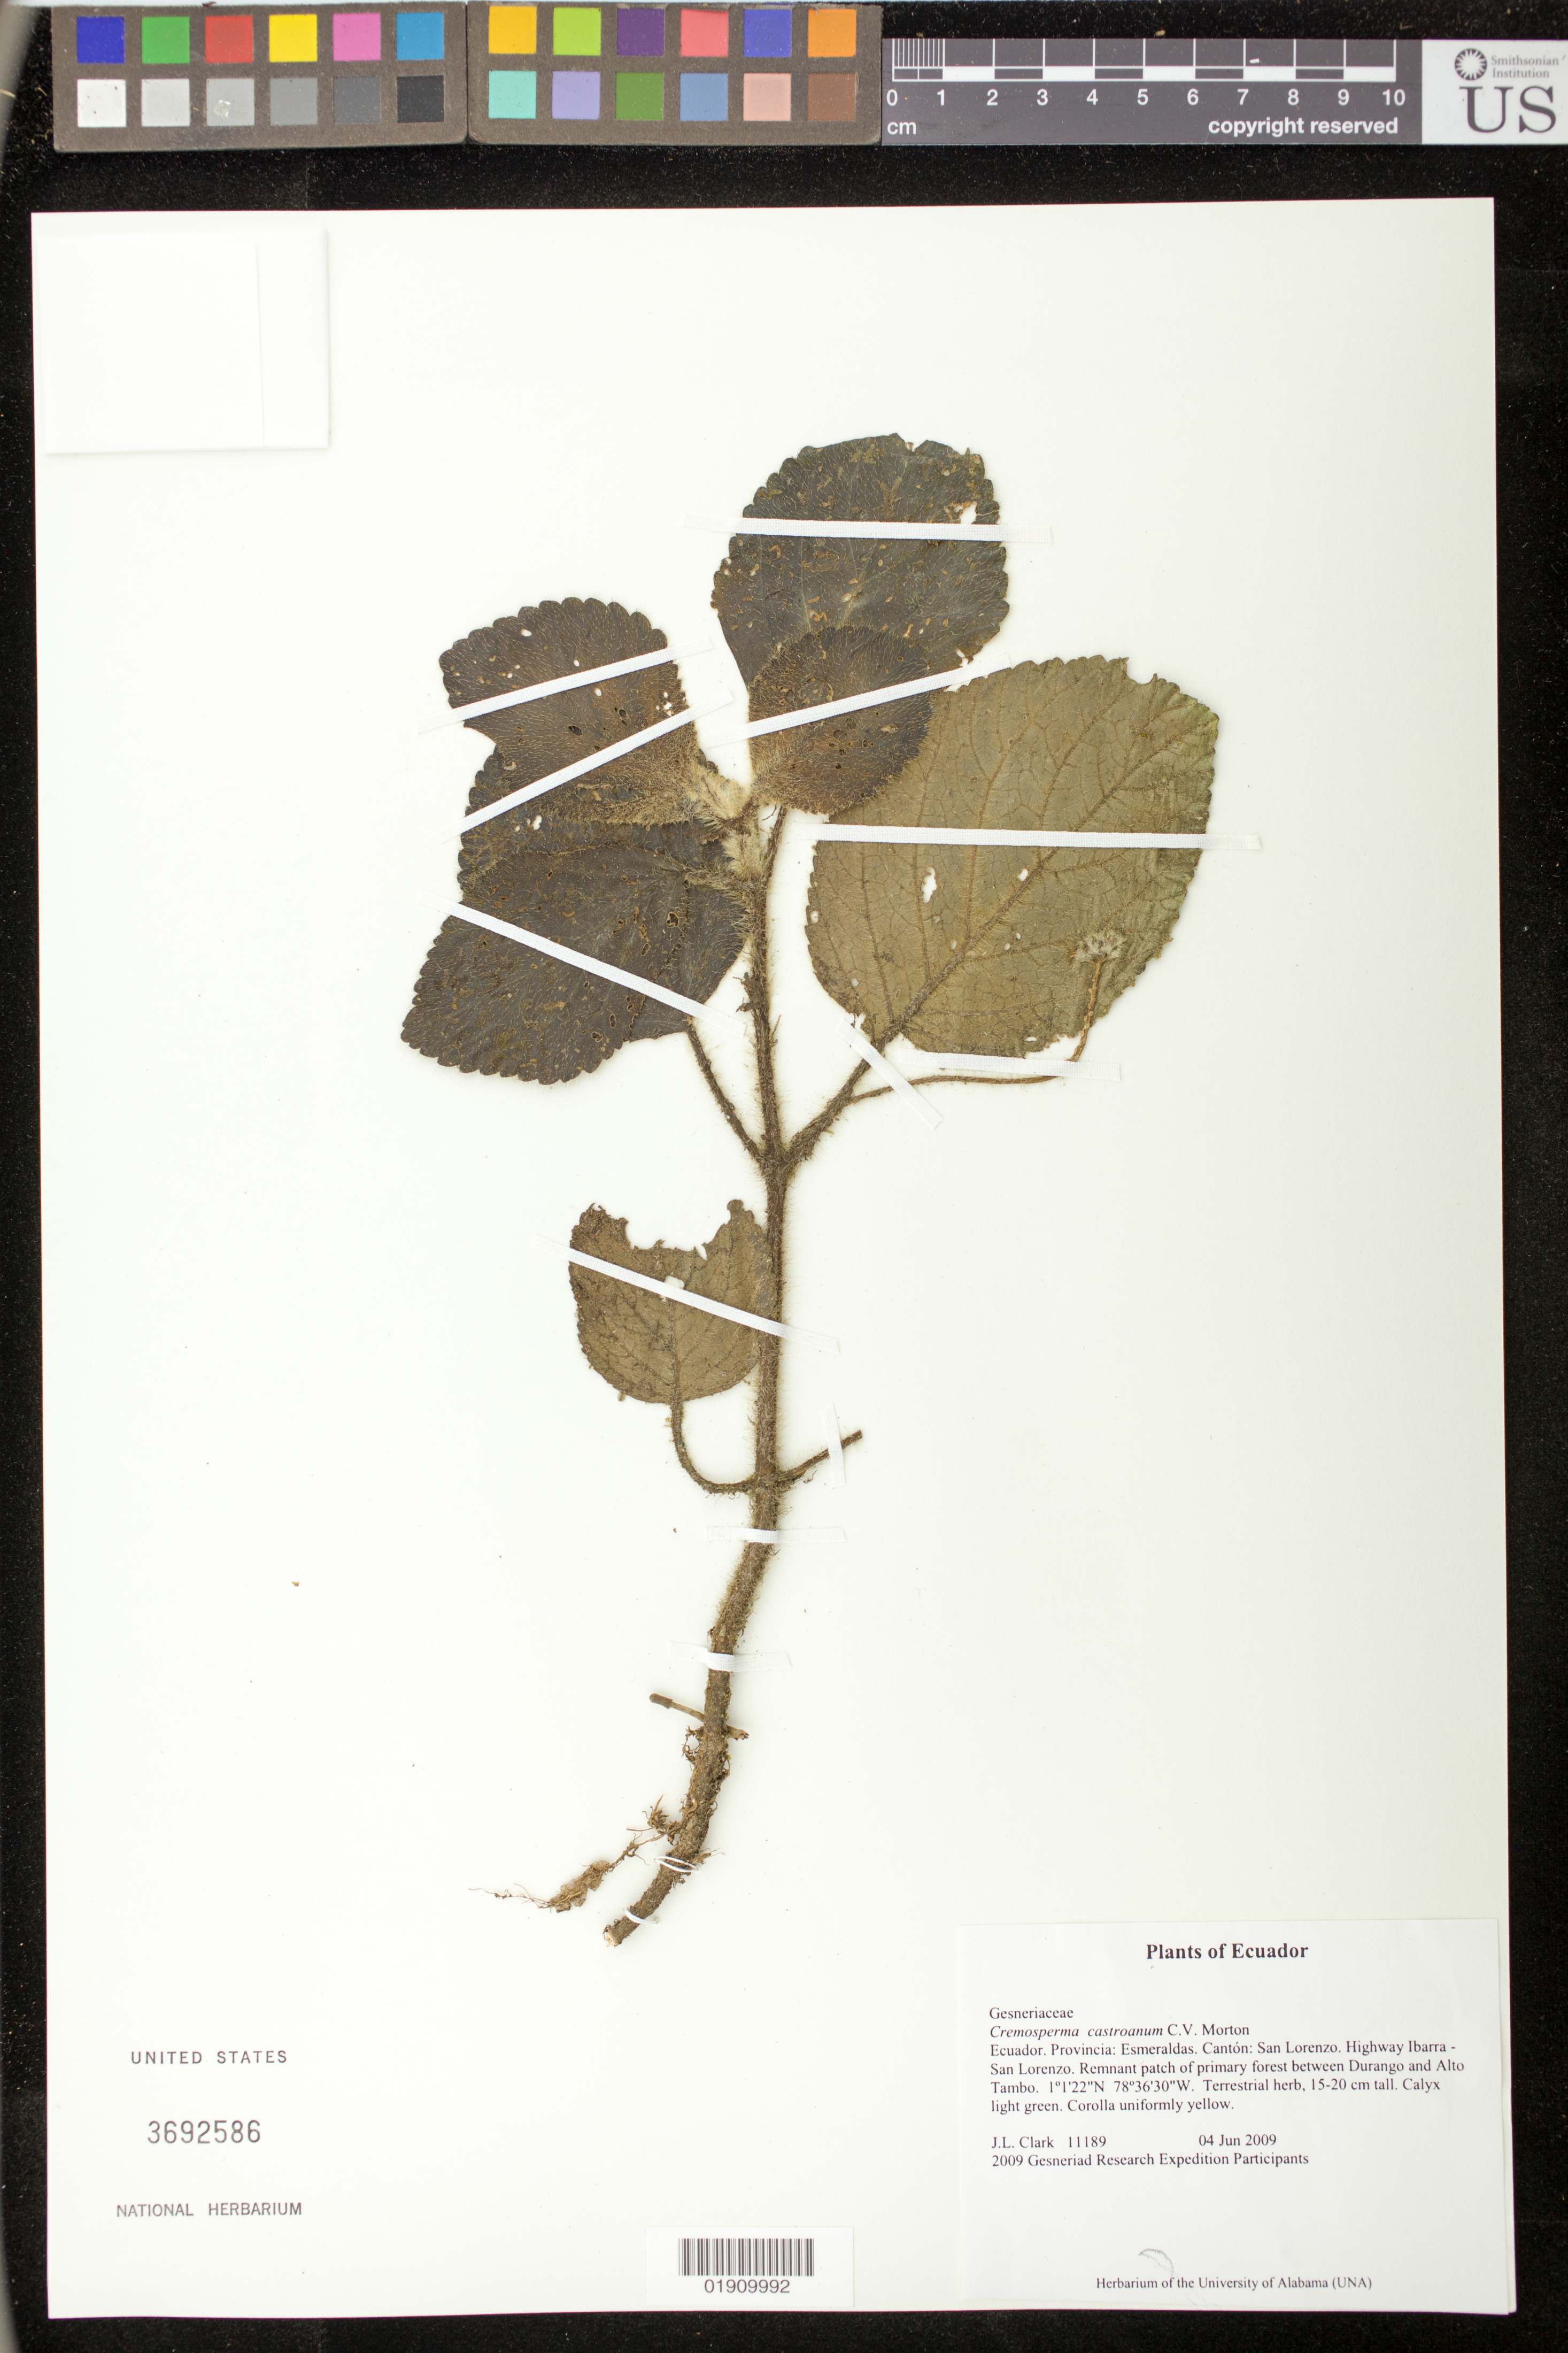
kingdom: Plantae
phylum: Tracheophyta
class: Magnoliopsida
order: Lamiales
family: Gesneriaceae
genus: Cremosperma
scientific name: Cremosperma castroanum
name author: C.V. Morton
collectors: J. L. Clark & 2009 Gesneriad Research Expedition Participants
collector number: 11189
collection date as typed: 04 Jun 2009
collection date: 2009-06-04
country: Ecuador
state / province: Esmeraldas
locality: Provincia: Esmeraldas. Cantón: San Lorenzo. Highway Ibarra - San Lorenzo. Remnant patch of primary forest between Durango and Alto Tambo.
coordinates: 1 01 22 N, 78 36 30 W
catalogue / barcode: US 3692586